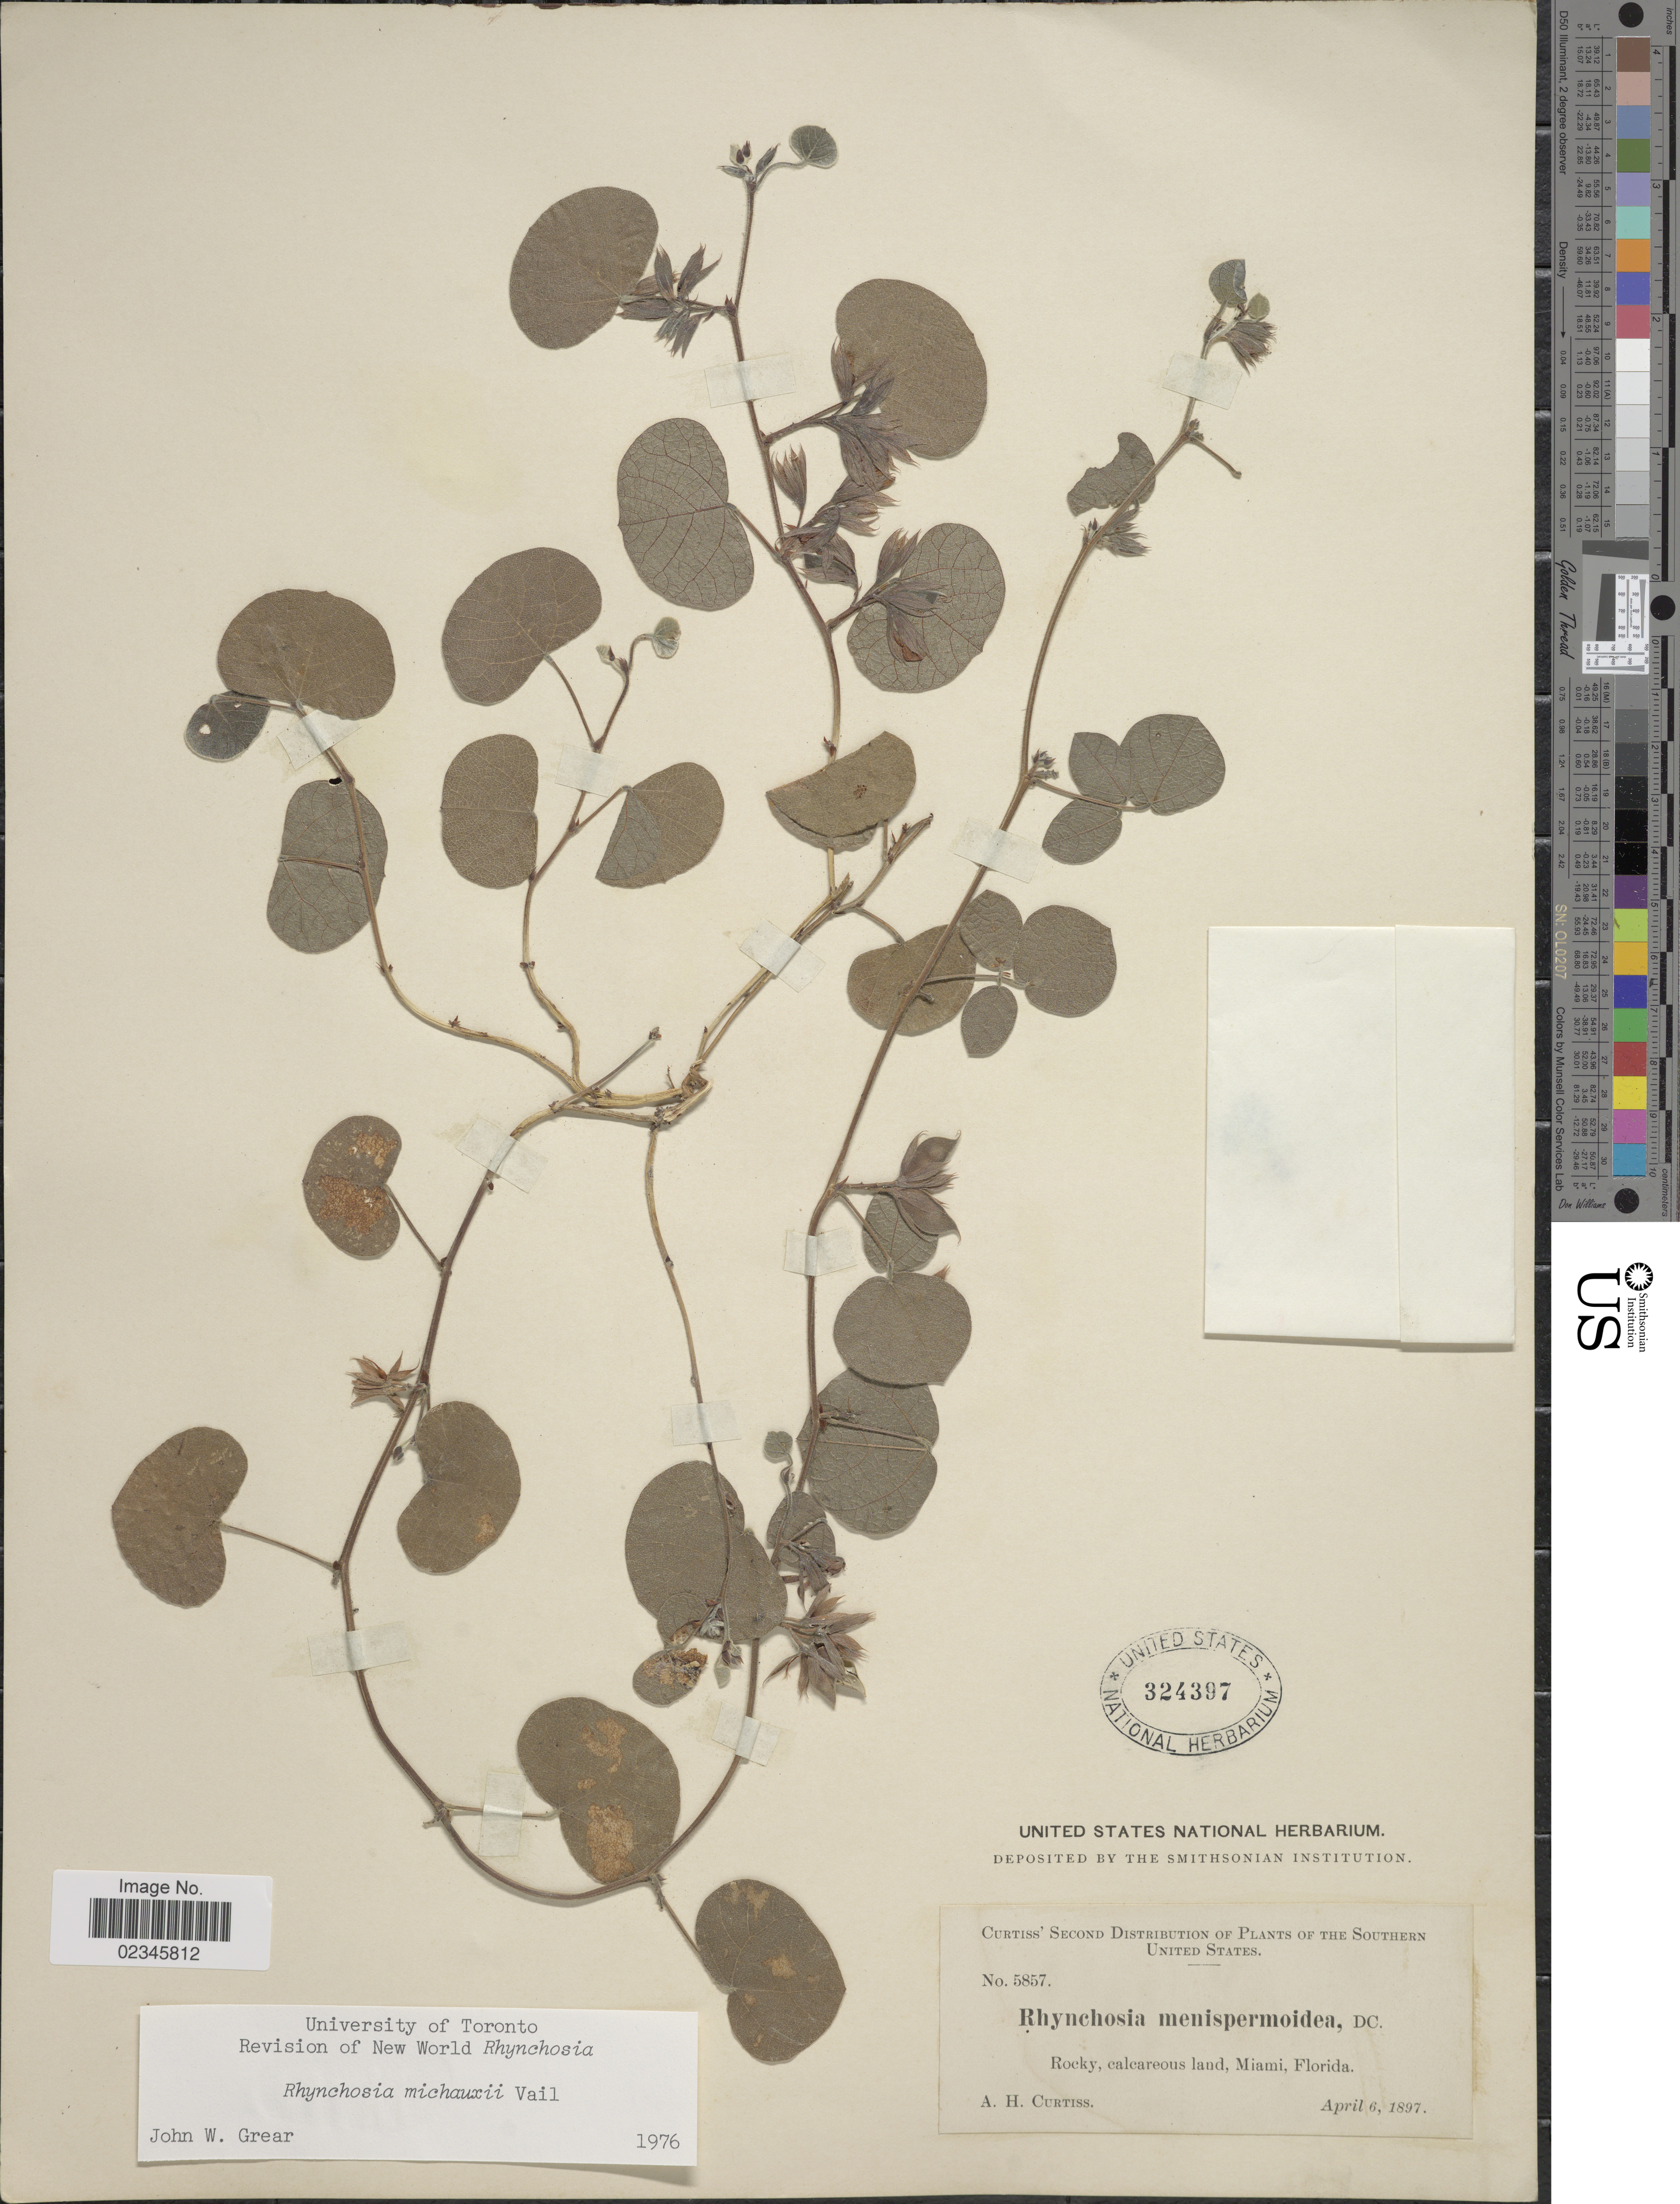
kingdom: Plantae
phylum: Tracheophyta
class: Magnoliopsida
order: Fabales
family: Fabaceae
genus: Rhynchosia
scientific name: Rhynchosia michauxii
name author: Vail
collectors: A. H. Curtiss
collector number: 5857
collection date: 1897-04-06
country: United States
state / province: Florida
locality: Southern United States, Rocky, calcareous land, Miami.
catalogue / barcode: US 324397